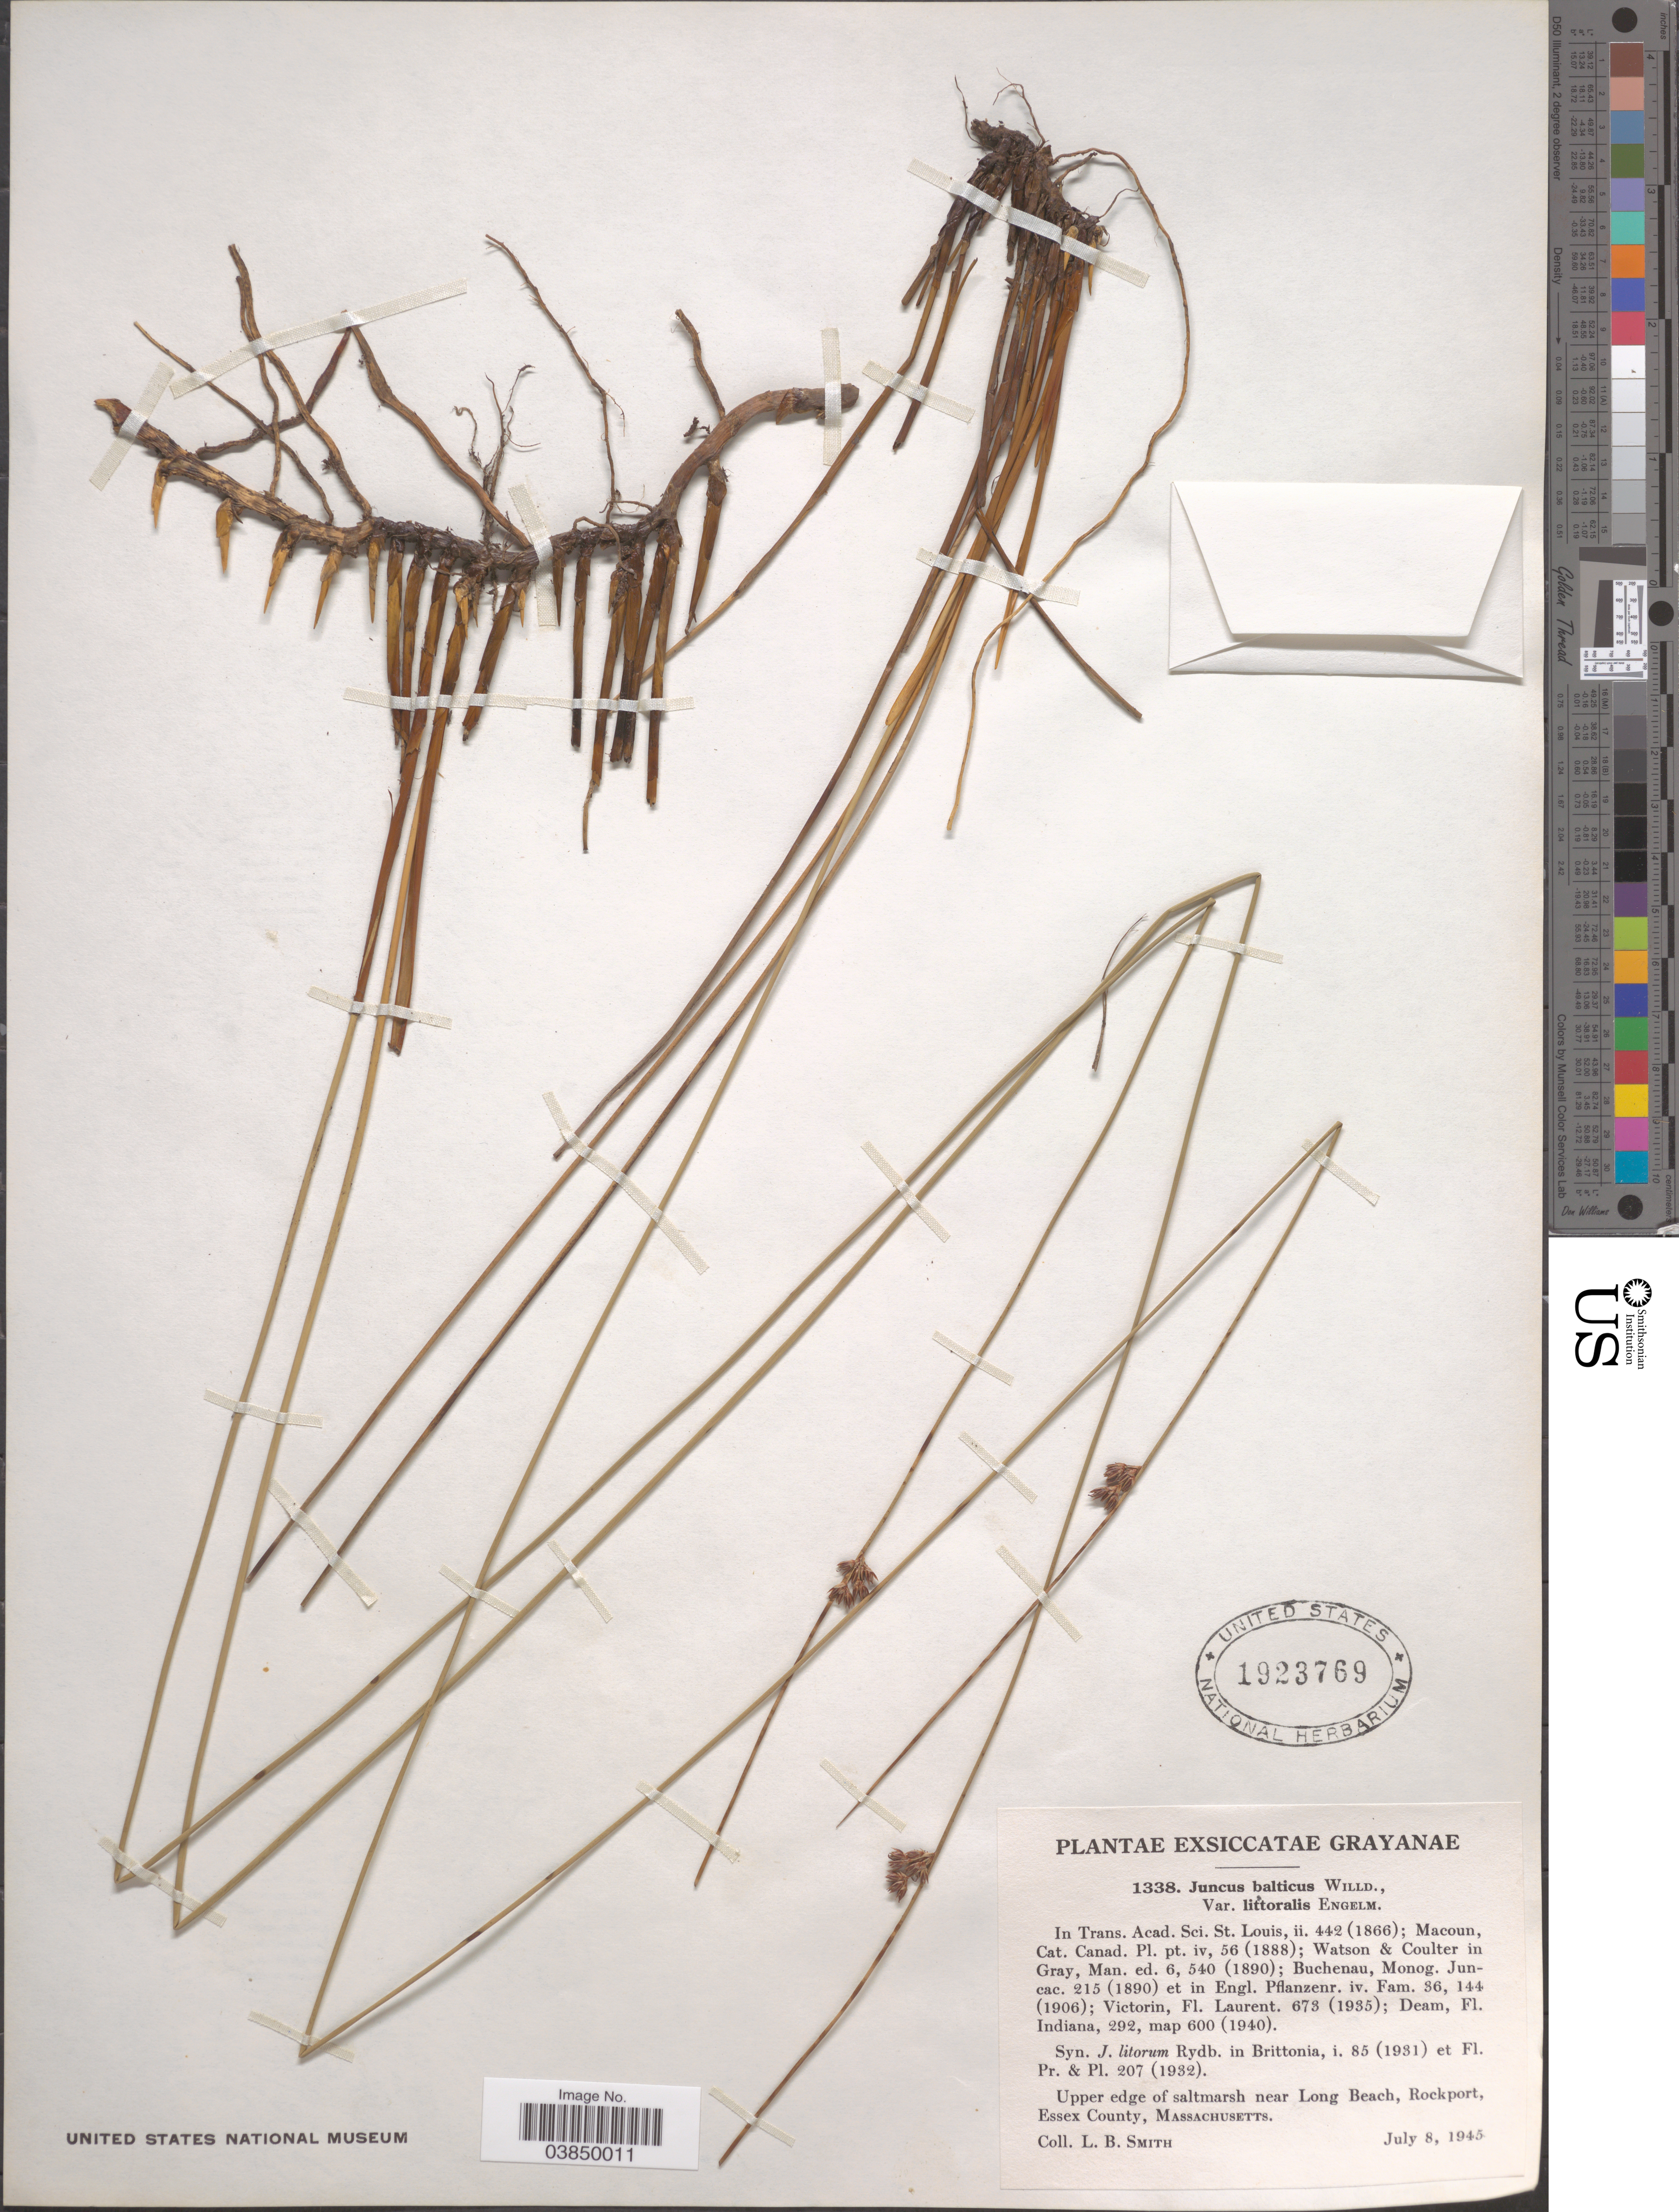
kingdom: Plantae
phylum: Tracheophyta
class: Liliopsida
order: Poales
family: Juncaceae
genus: Juncus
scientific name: Juncus balticus var. littoralis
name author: Engelm.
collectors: L. Smith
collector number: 1338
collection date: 1945-07-08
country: United States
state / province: Massachusetts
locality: Upper edge of saltmarsh near Long Beach, Rockport, Essex County.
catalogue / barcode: US 1923769